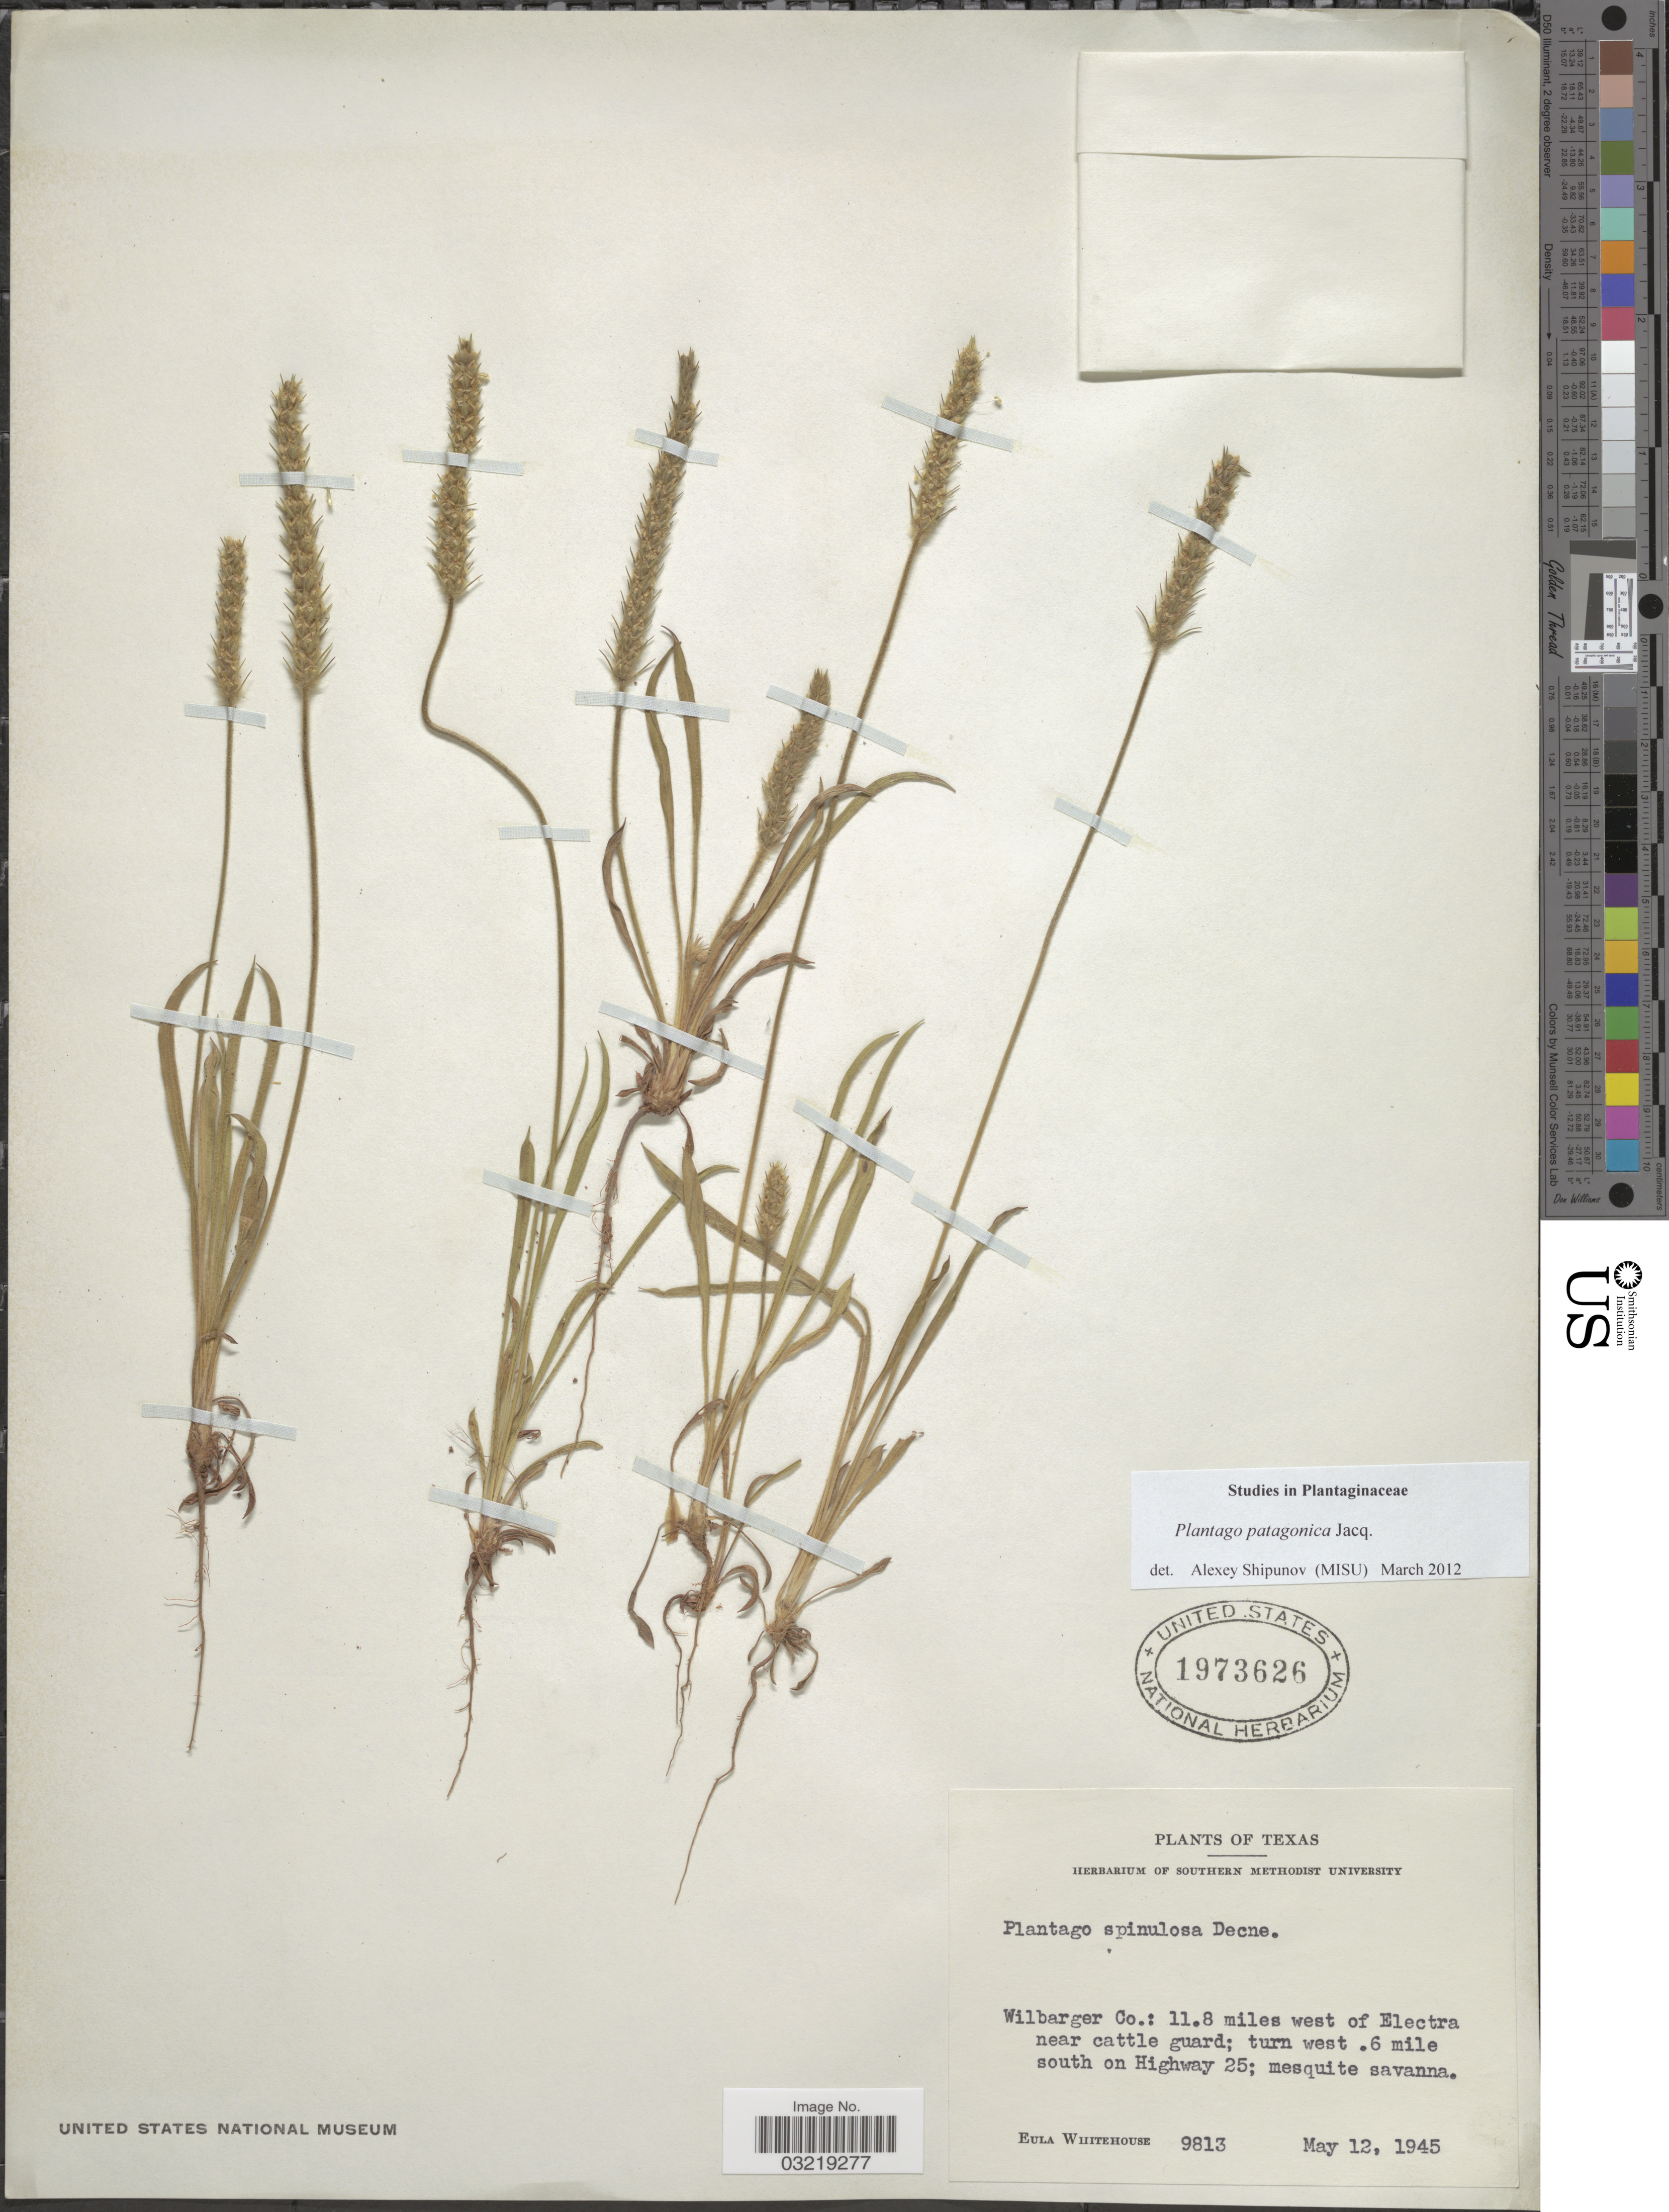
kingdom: Plantae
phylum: Tracheophyta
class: Magnoliopsida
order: Lamiales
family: Plantaginaceae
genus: Plantago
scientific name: Plantago patagonica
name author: Jacq.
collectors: E. Whitehouse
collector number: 9813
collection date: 1945-05-12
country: United States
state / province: Texas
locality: Wilbarger Co.: 11.8 miles west of Electra near cattle guard; turn west .6 mile south of Highway 25.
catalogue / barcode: US 1973626